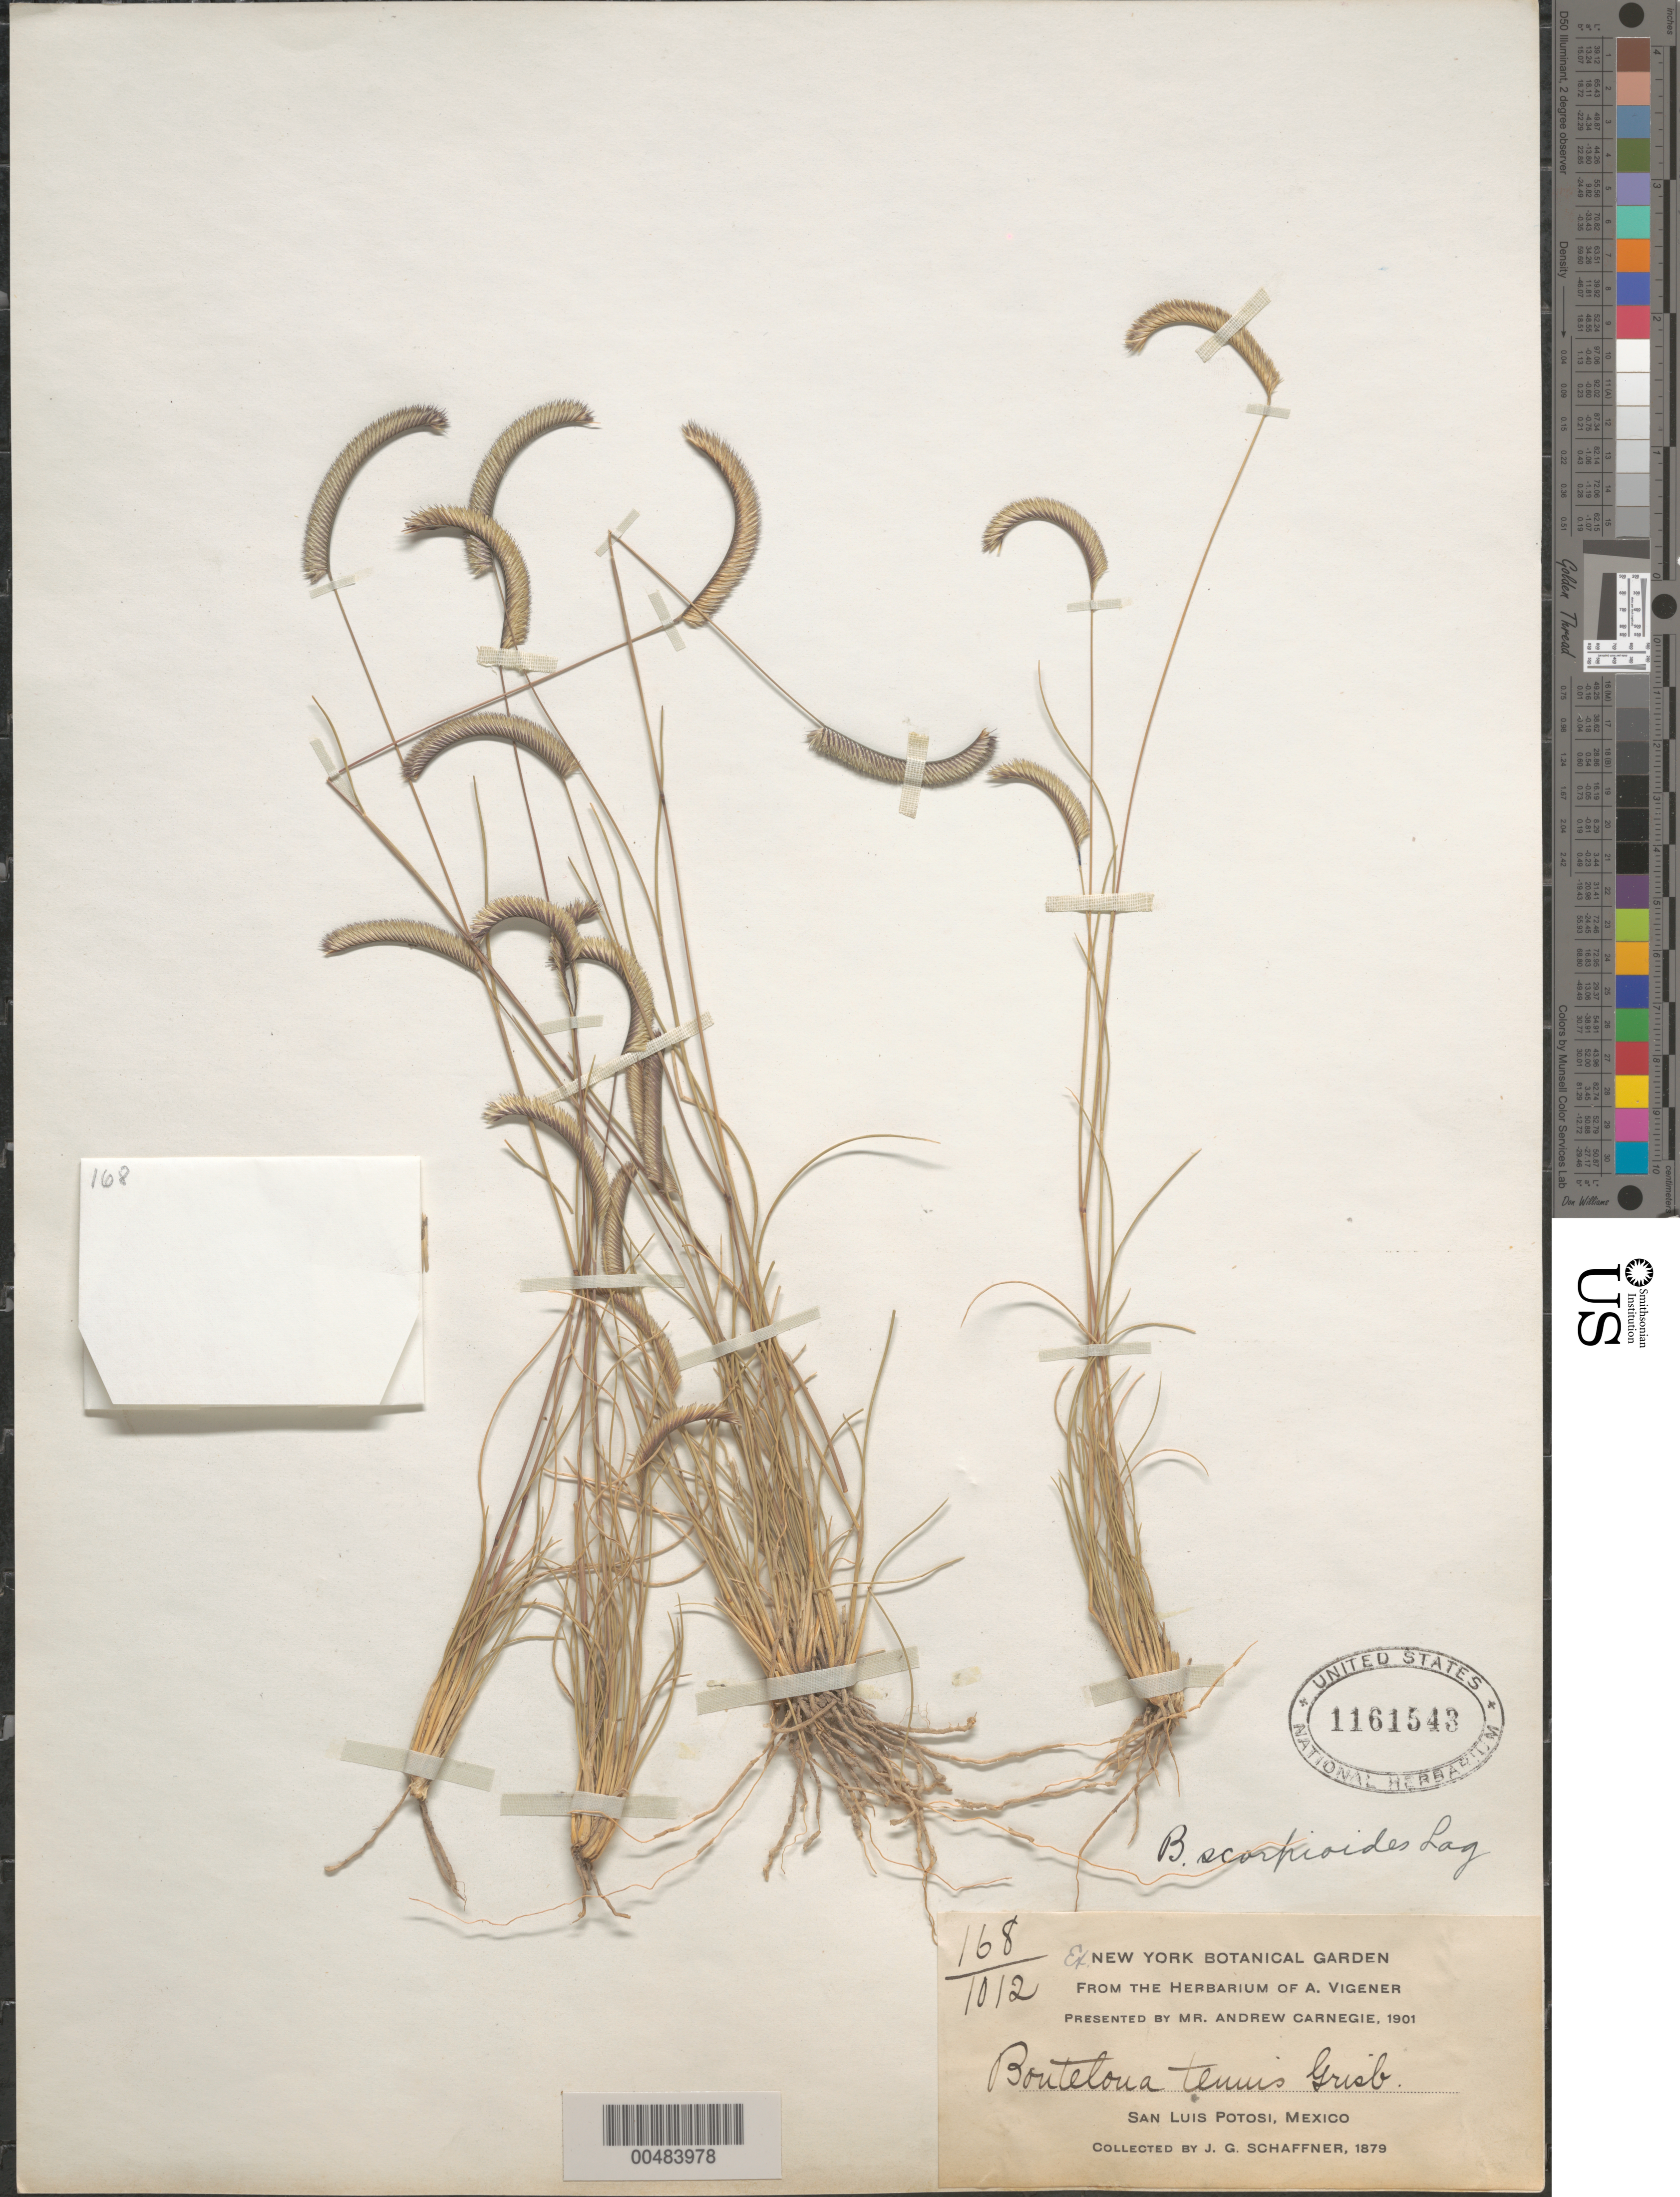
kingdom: Plantae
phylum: Tracheophyta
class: Liliopsida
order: Poales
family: Poaceae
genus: Bouteloua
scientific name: Bouteloua scorpioides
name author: Lag.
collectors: J. G. Schaffner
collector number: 168/1012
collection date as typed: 1879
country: Mexico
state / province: San Luis Potosi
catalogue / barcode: US 1161543